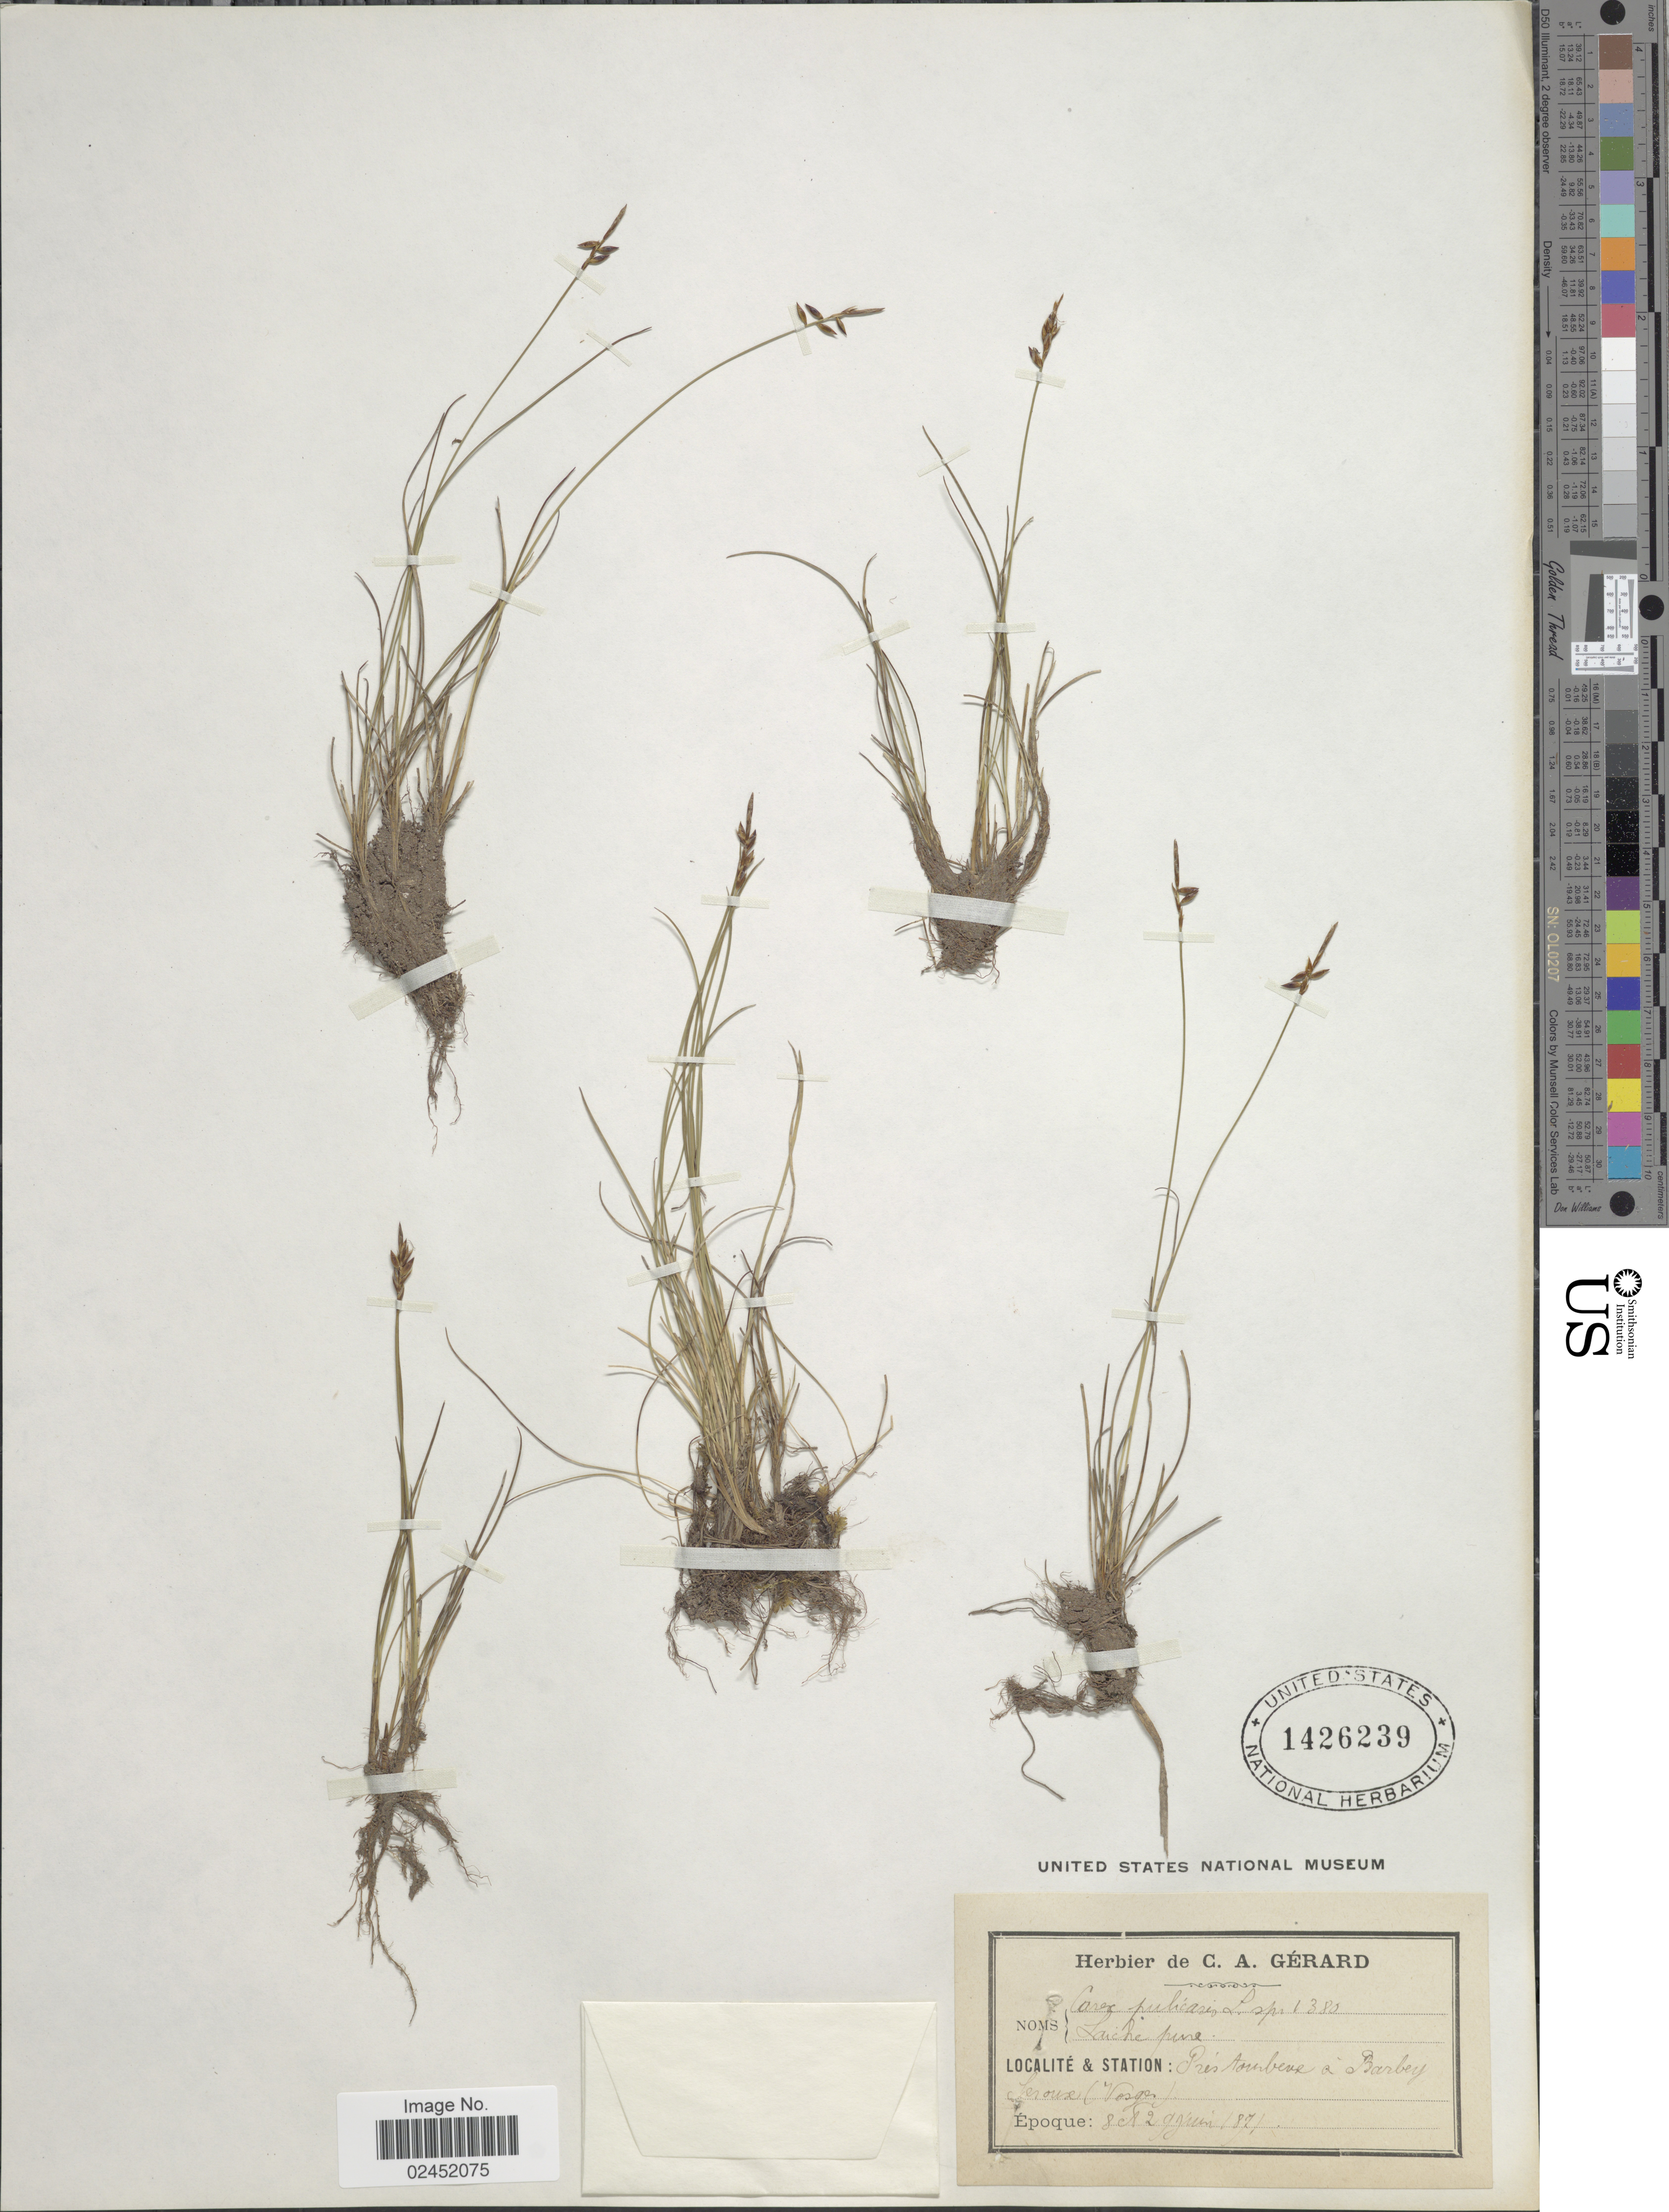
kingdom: Plantae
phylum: Tracheophyta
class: Liliopsida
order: Poales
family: Cyperaceae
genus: Carex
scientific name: Carex pulicaris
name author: L.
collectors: Ex herb. de C. A. Gérard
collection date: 1871-06-08/1871-06-29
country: France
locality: Pres tourbese á Barbey Serouse (Vosges) [interpreted]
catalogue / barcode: US 1426239